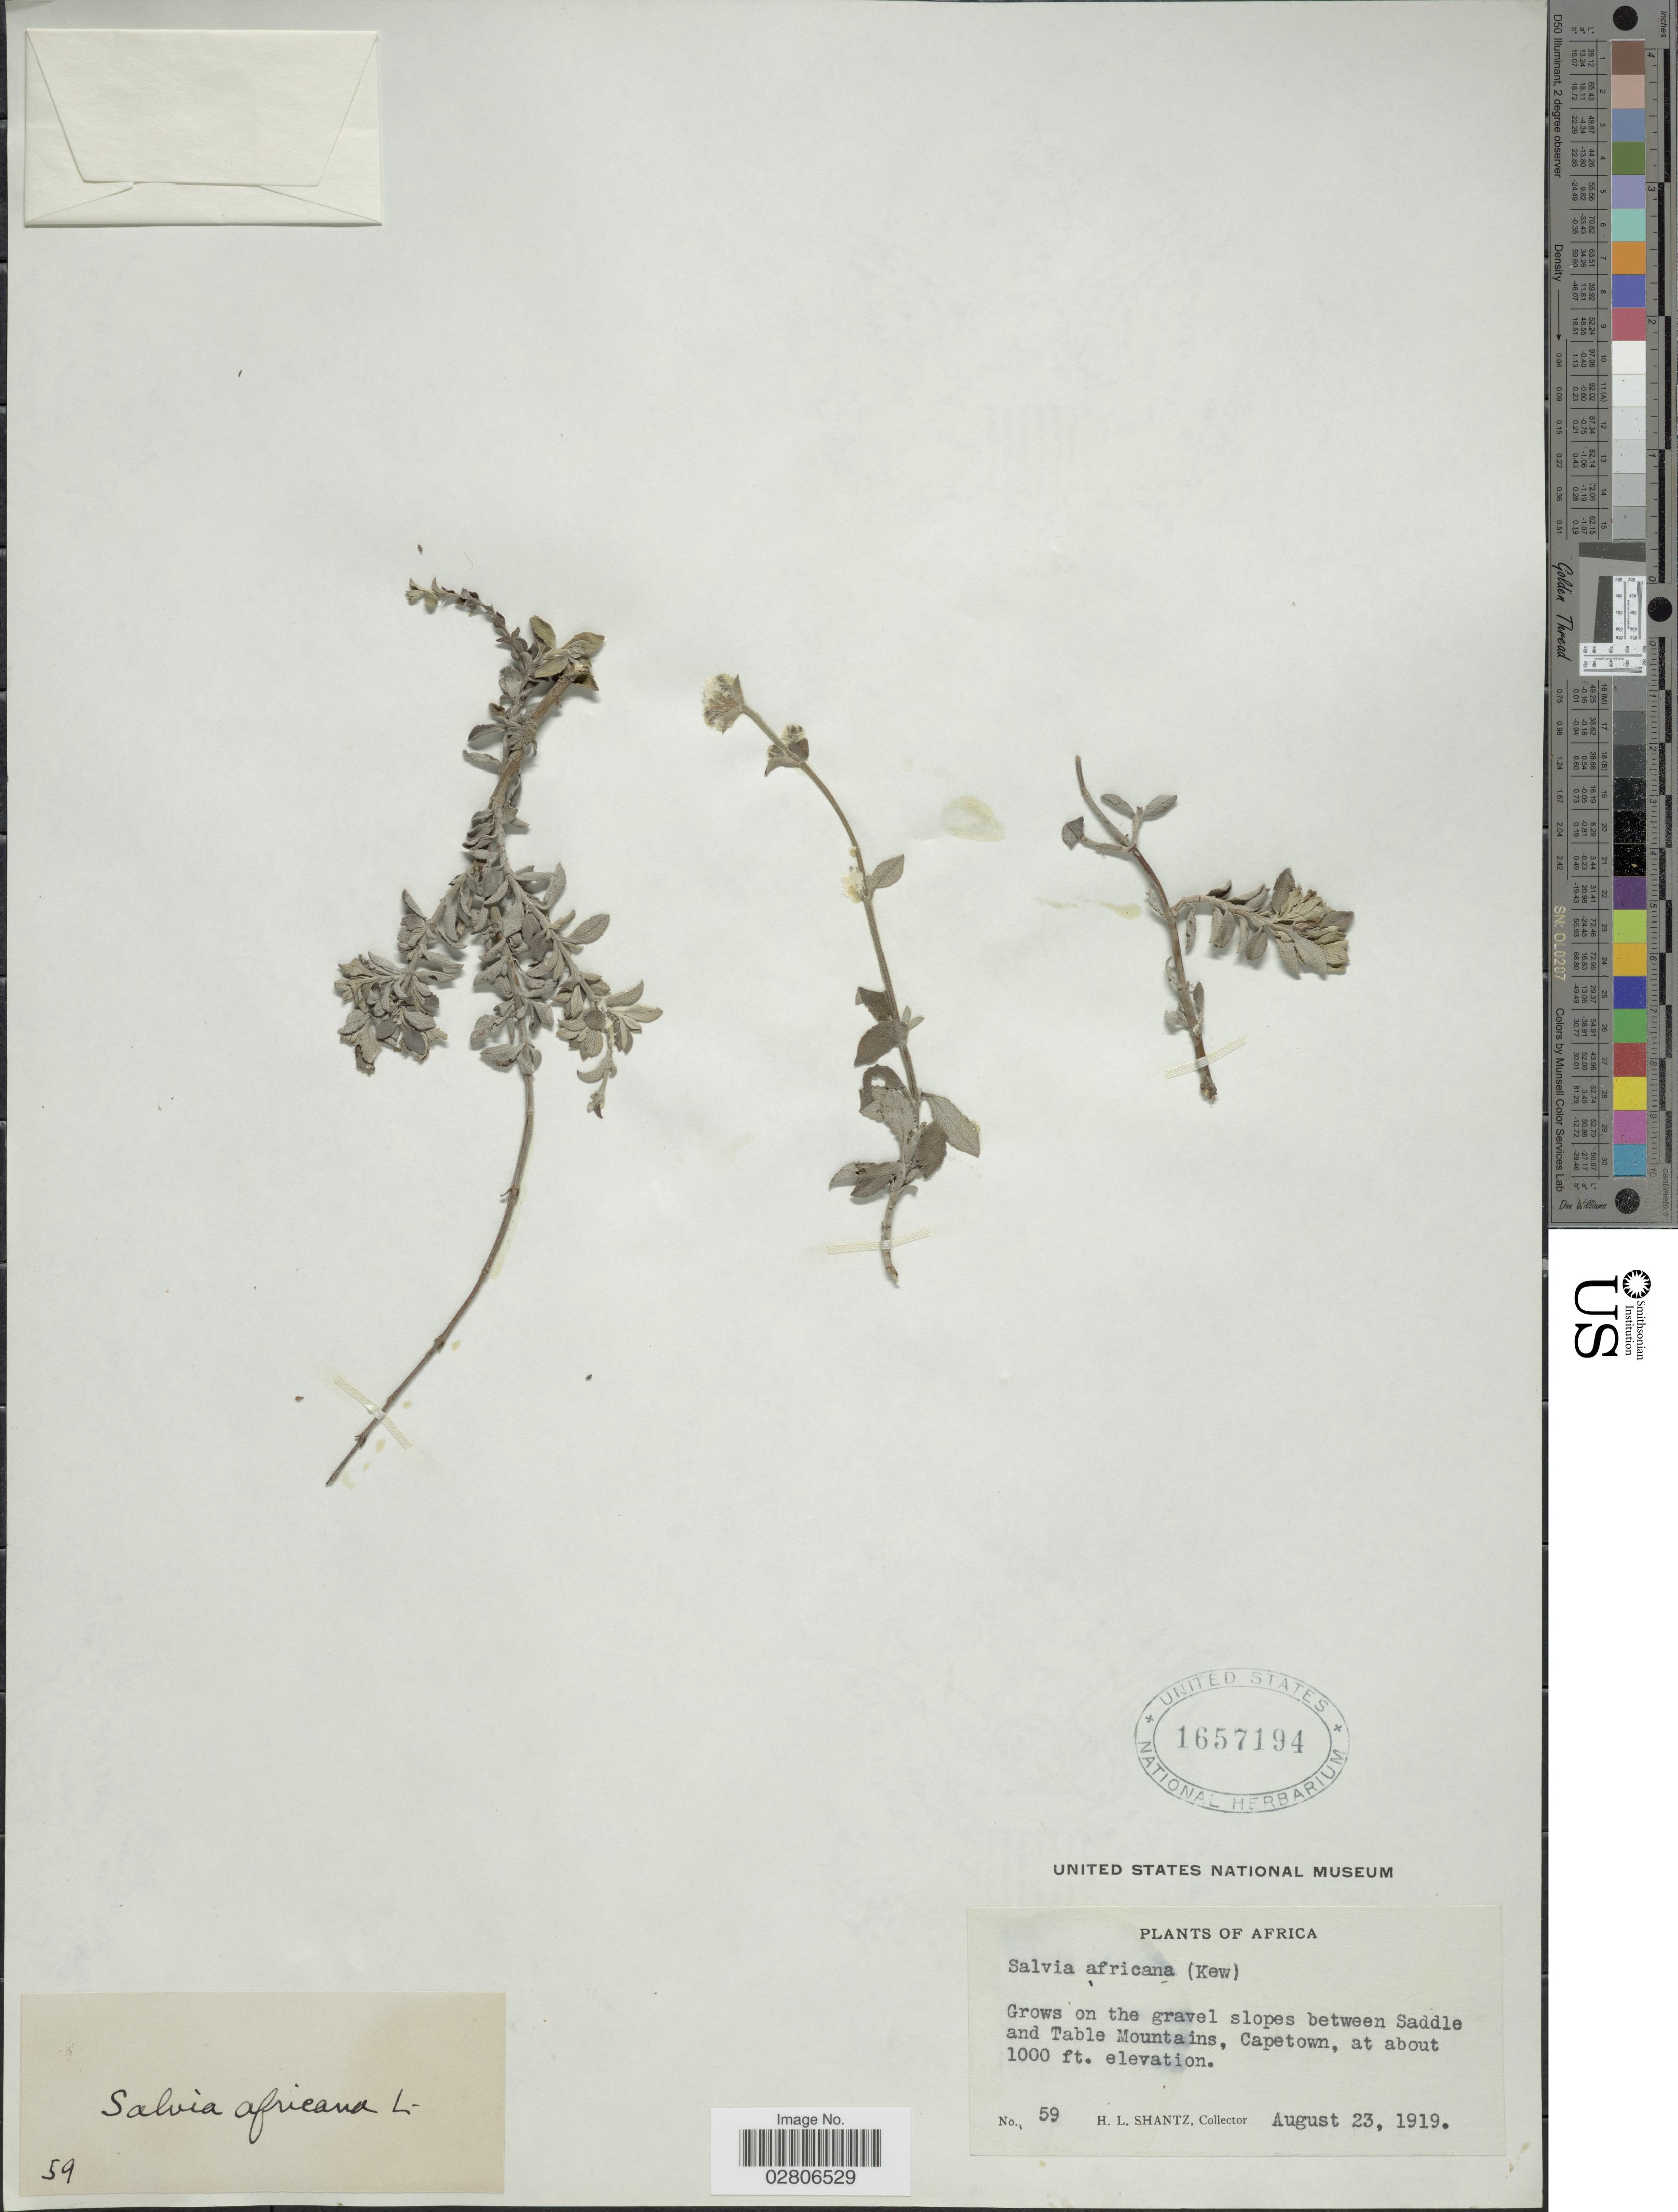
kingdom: Plantae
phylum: Tracheophyta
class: Magnoliopsida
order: Lamiales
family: Lamiaceae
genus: Salvia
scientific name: Salvia africana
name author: L.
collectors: H. Shantz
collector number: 59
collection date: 1919-08-23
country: South Africa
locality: Africa, slopes between Saddle and Table Mountains, Capetown.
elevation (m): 305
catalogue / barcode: US 1657194